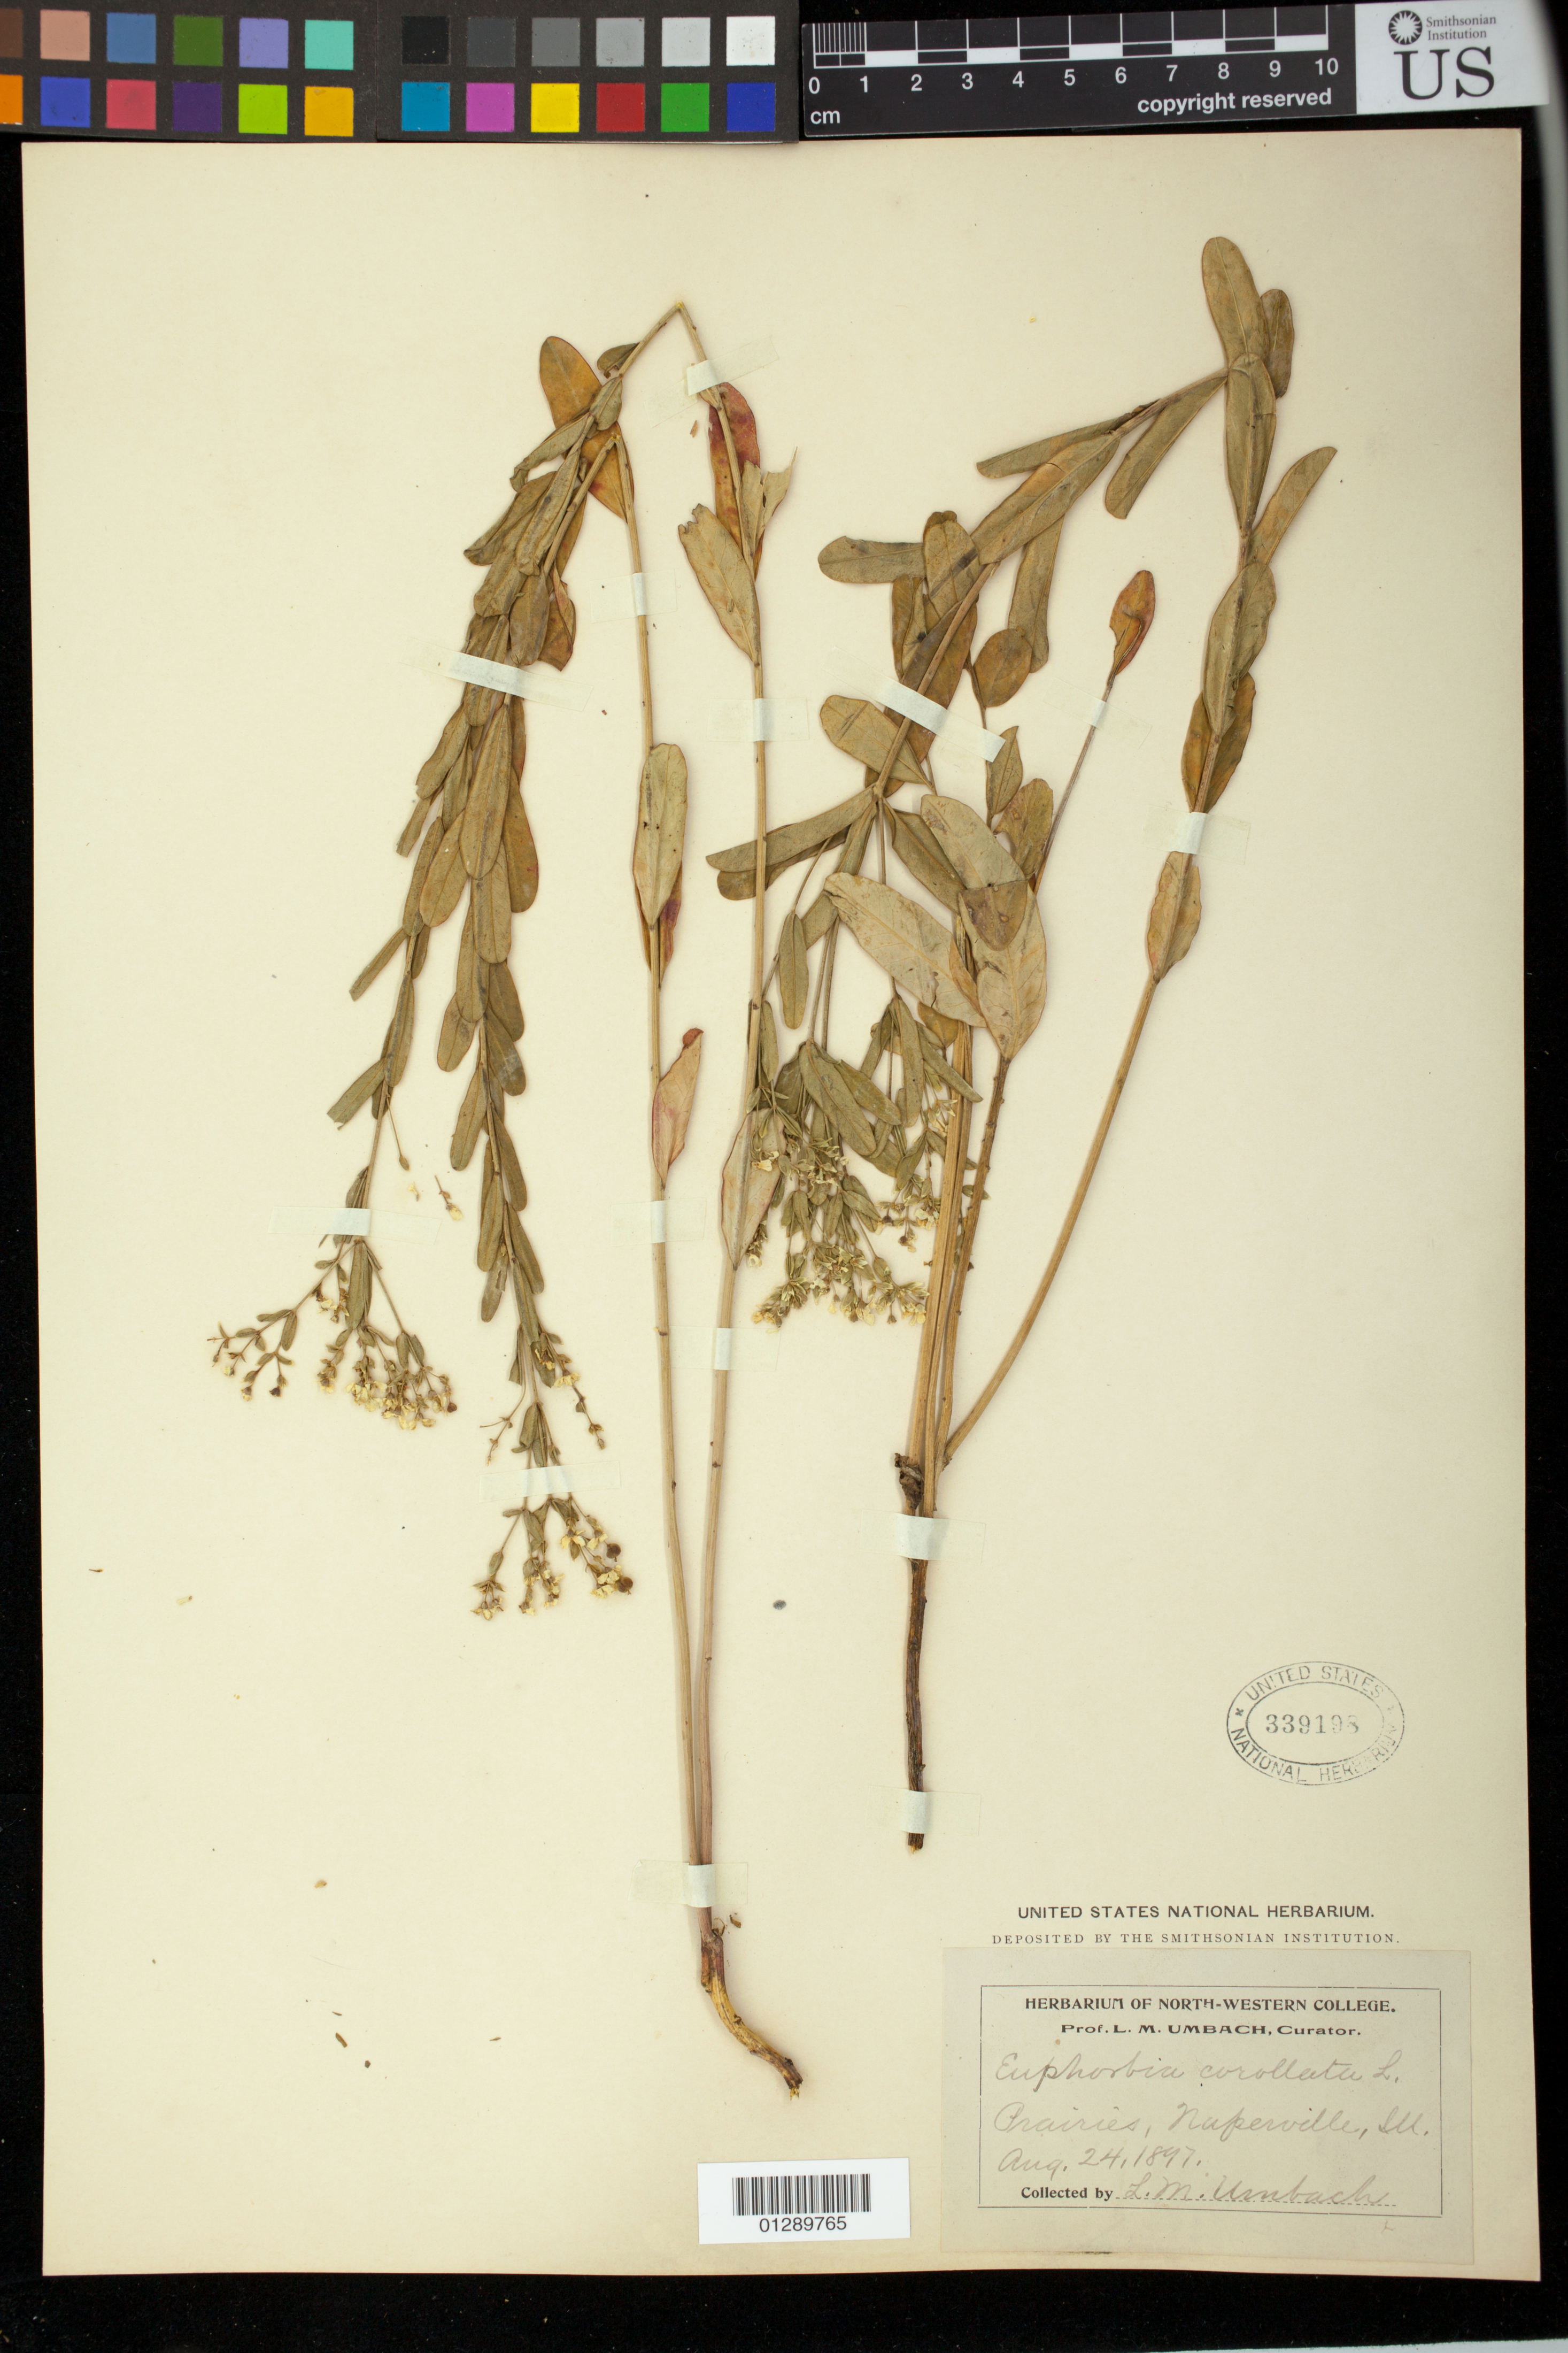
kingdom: Plantae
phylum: Tracheophyta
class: Magnoliopsida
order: Malpighiales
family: Euphorbiaceae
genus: Euphorbia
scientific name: Euphorbia corollata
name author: L.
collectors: L. M. Umbach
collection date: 1897-08-24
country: United States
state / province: Illinois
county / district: DuPage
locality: Prairies, Naperville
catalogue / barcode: US 339198